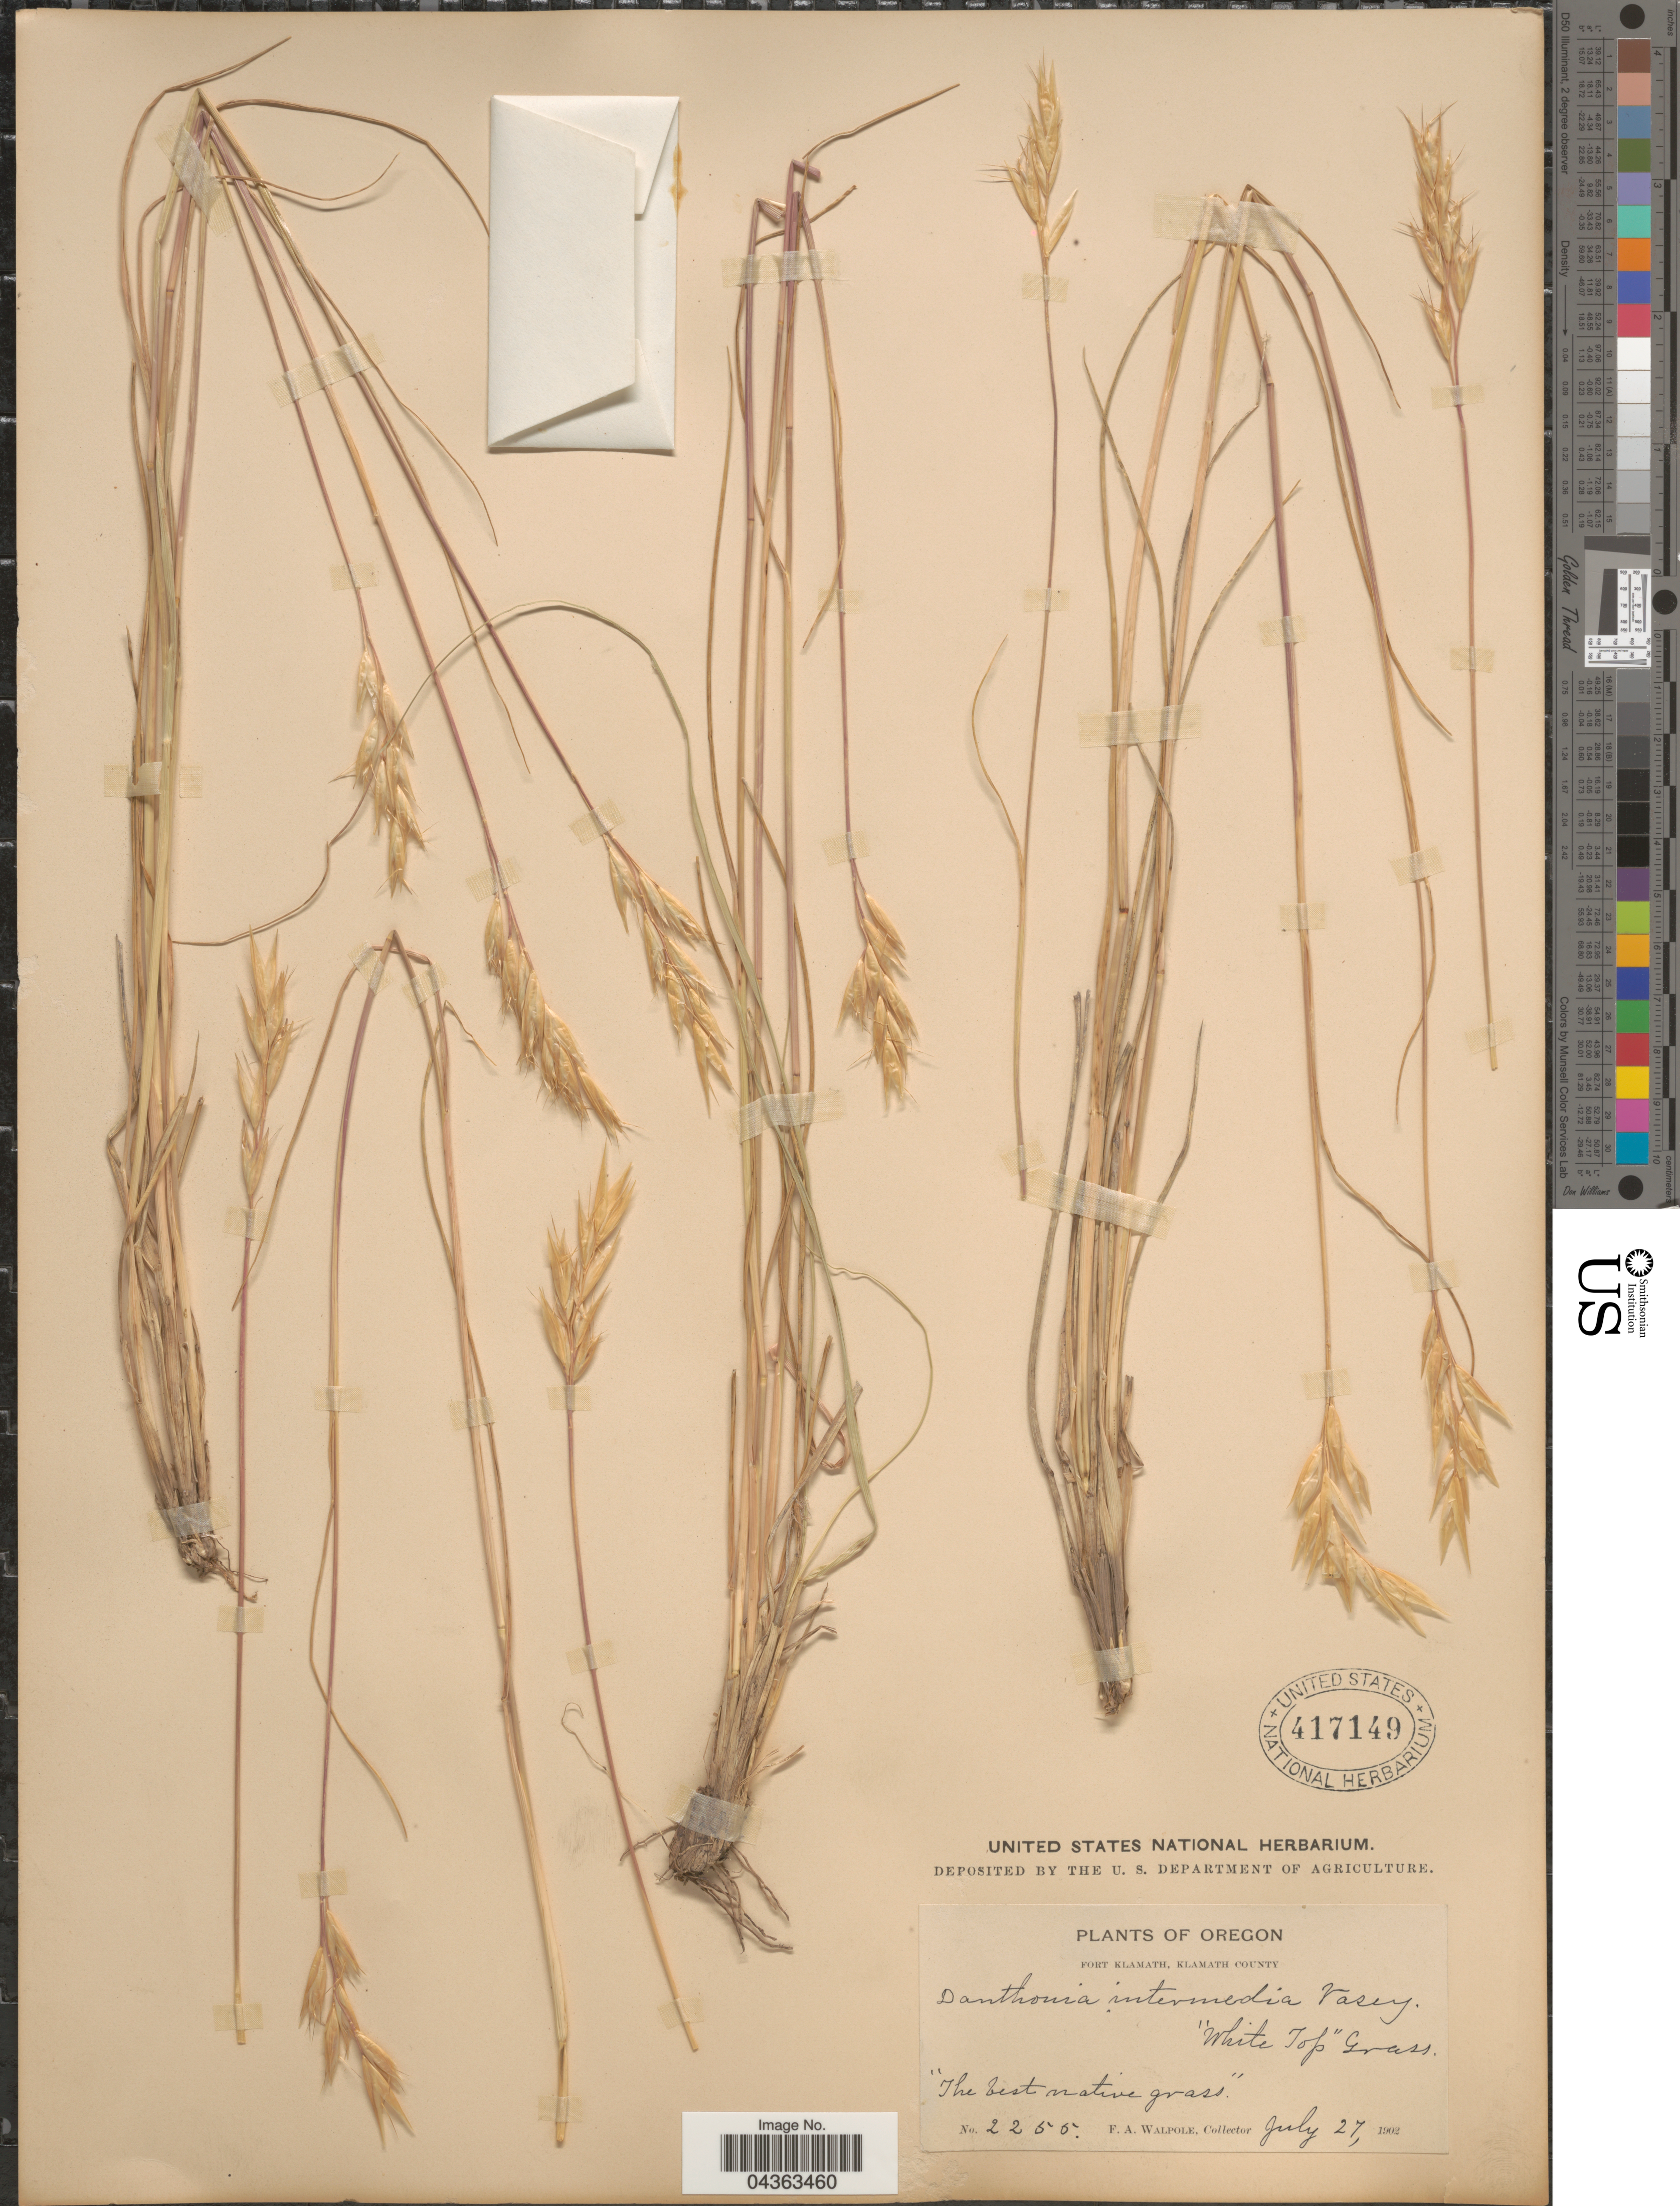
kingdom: Plantae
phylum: Tracheophyta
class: Liliopsida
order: Poales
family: Poaceae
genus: Danthonia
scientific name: Danthonia intermedia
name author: Vasey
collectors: F. Walpole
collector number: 2255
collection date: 1902-07-27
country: United States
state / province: Oregon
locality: Fort Klamath, Klamath County.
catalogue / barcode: US 417149